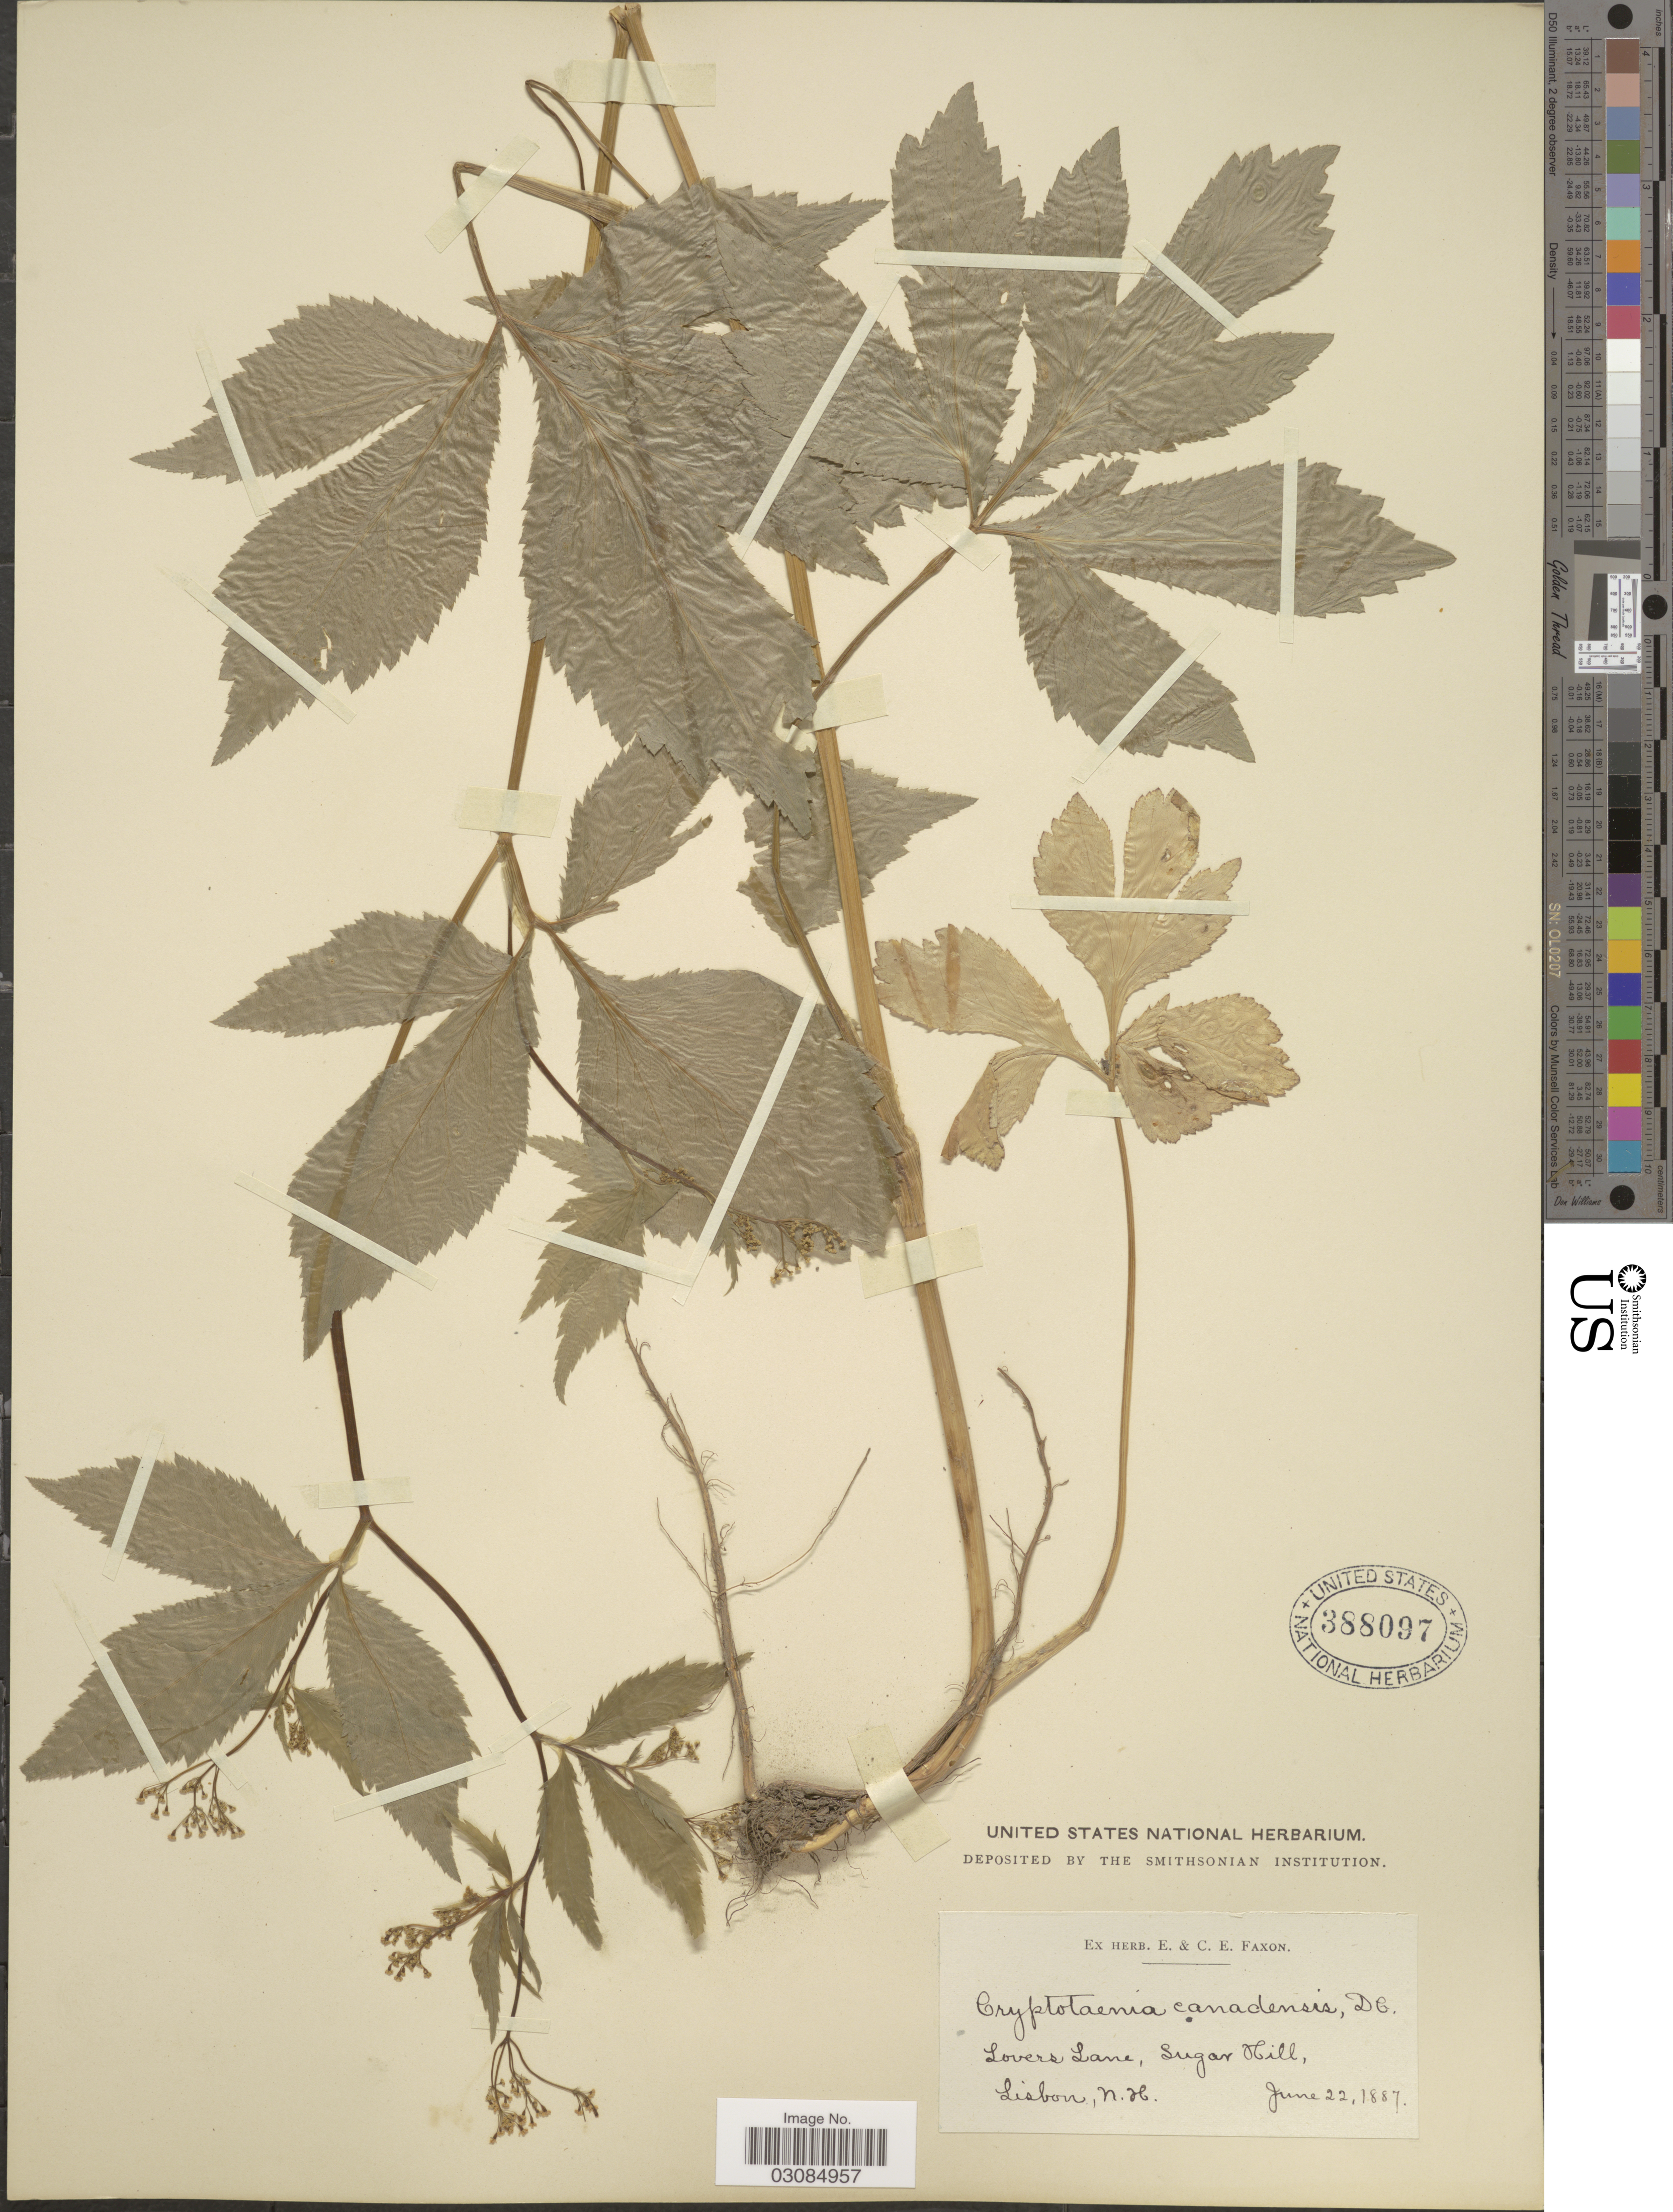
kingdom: Plantae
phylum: Tracheophyta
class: Magnoliopsida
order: Apiales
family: Apiaceae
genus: Cryptotaenia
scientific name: Cryptotaenia canadensis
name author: (L.) DC.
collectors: ex herb. E. & C.E. Faxon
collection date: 1887-06-22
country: United States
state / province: New Hampshire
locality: Lovers Lane, Sugar Mill, Lisbon.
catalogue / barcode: US 388097